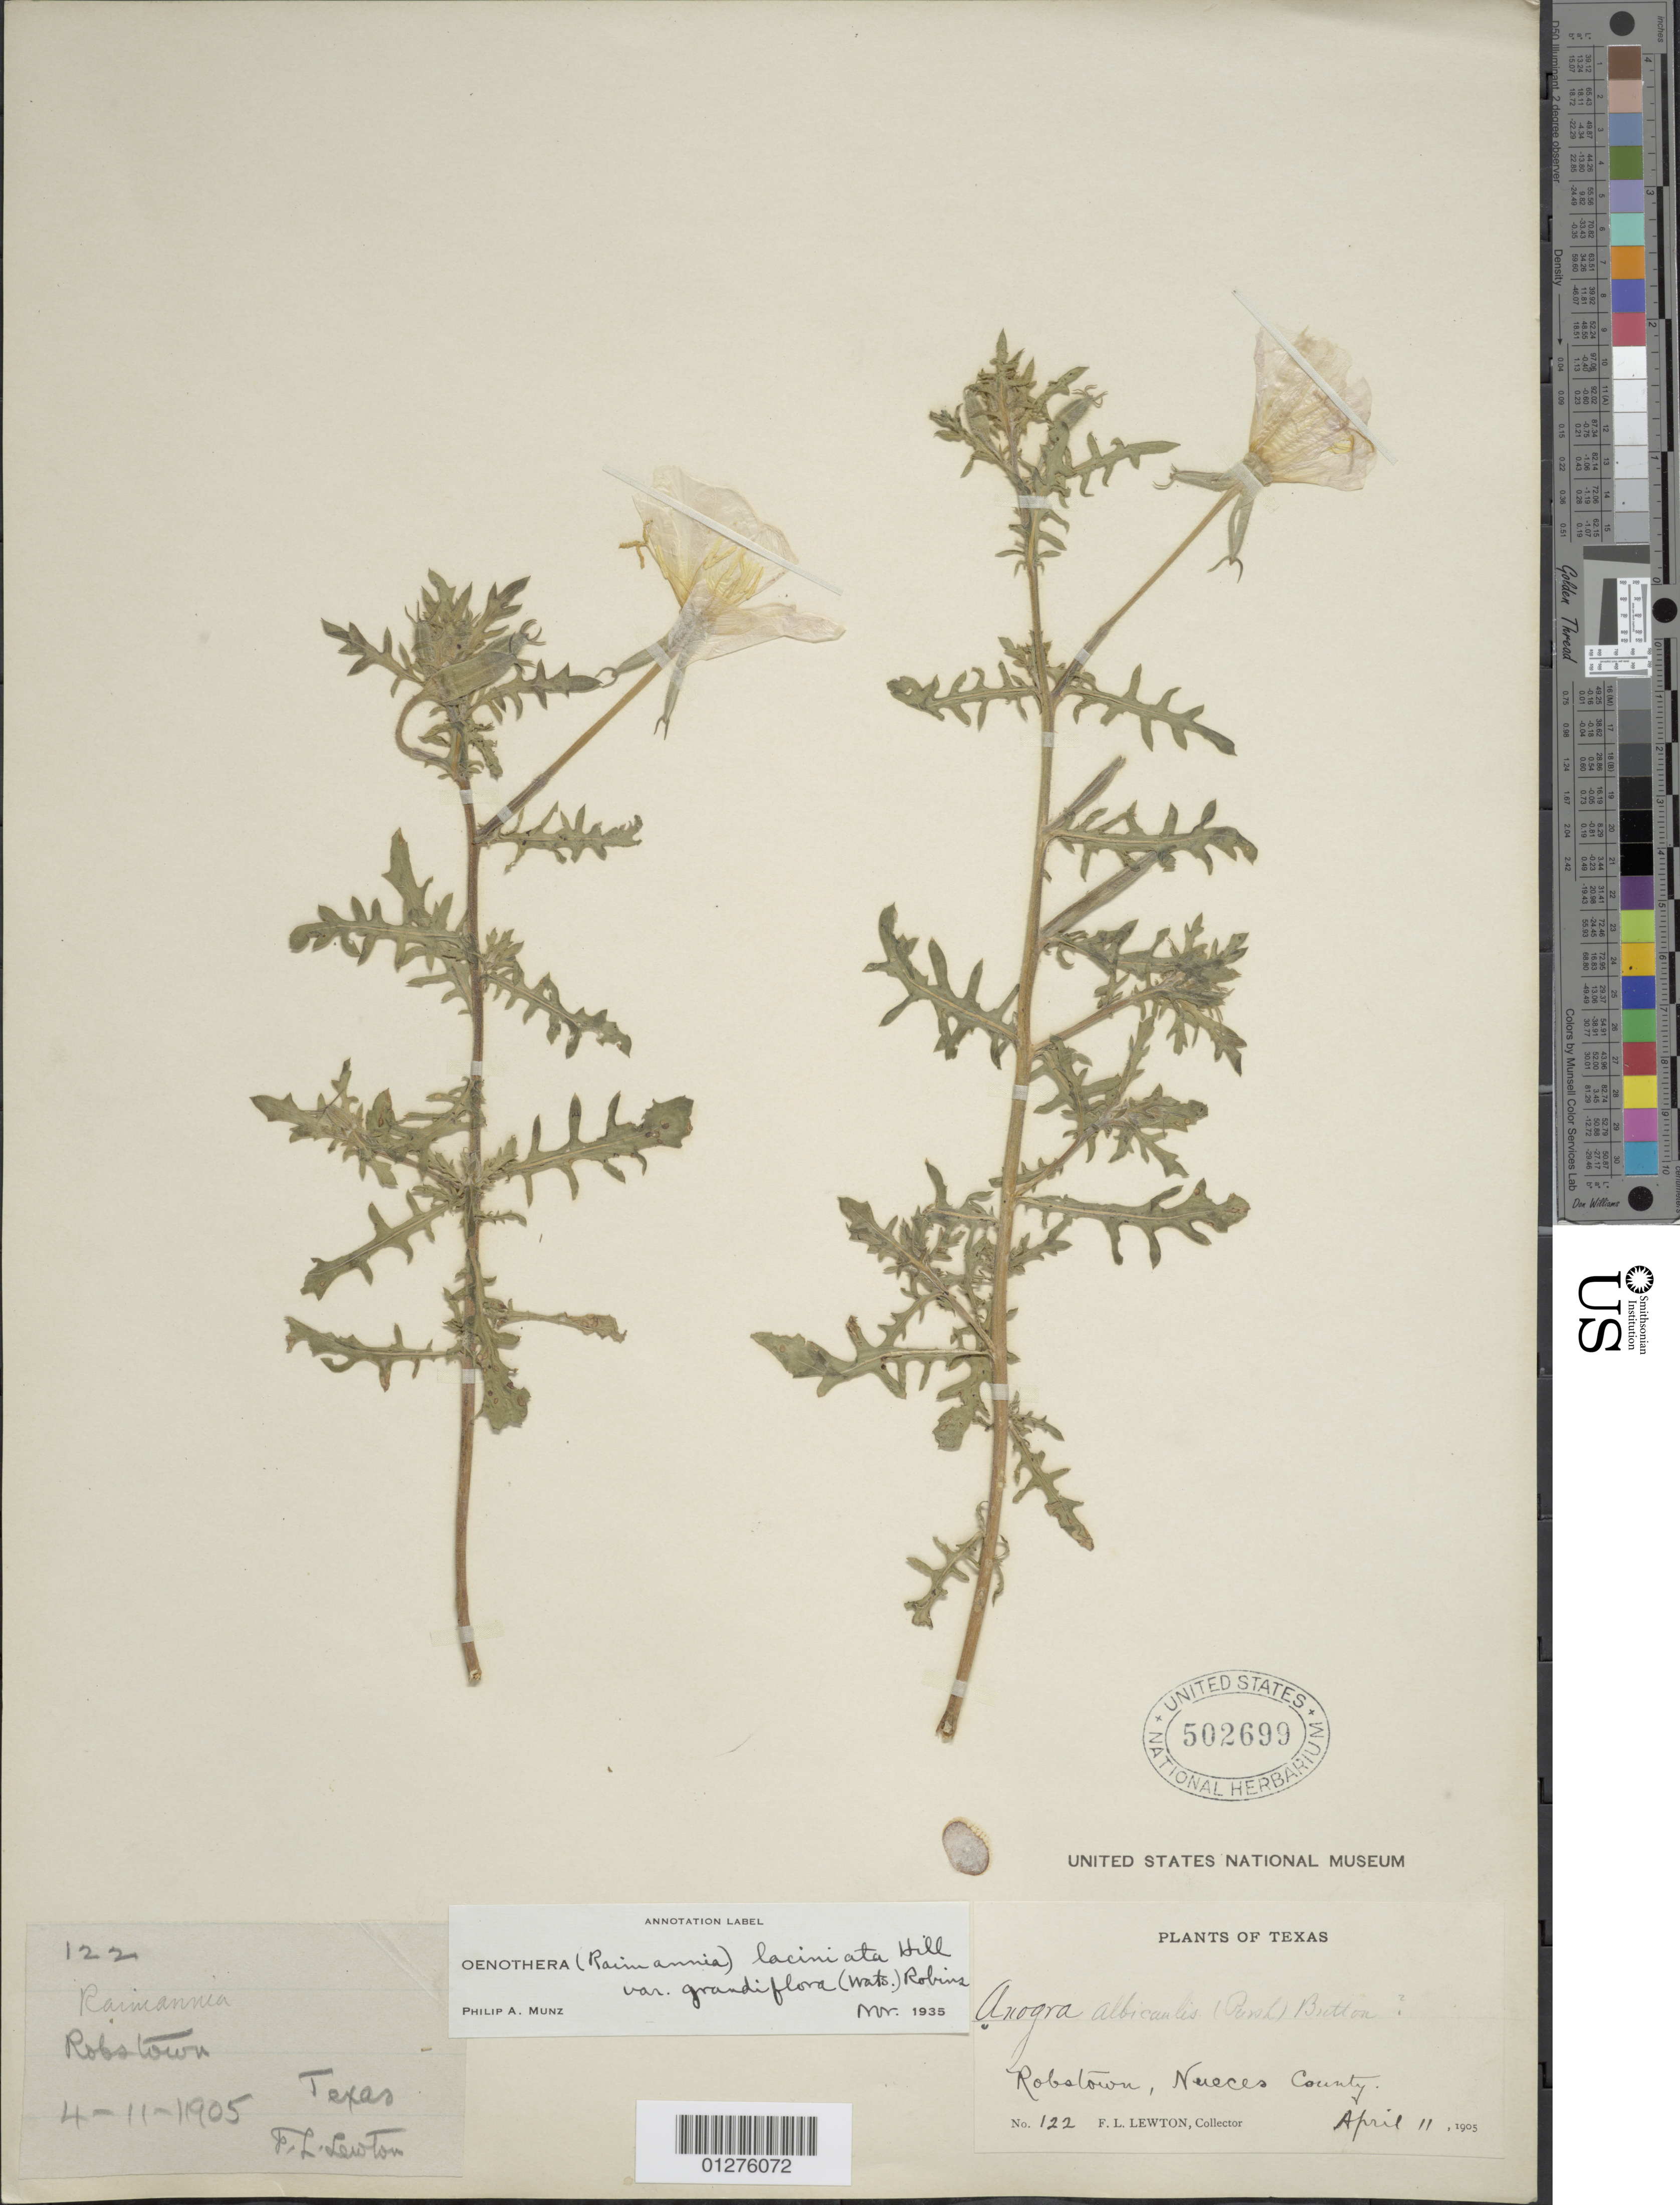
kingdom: Plantae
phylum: Tracheophyta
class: Magnoliopsida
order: Myrtales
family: Onagraceae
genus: Oenothera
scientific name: Oenothera grandis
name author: (Britton) Smyth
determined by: Dietrich, W.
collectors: F. L. Lewton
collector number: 122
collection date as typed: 11 Apr 1905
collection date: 1905-04-11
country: United States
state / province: Texas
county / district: Nueces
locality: Robstown.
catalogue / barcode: US 502699